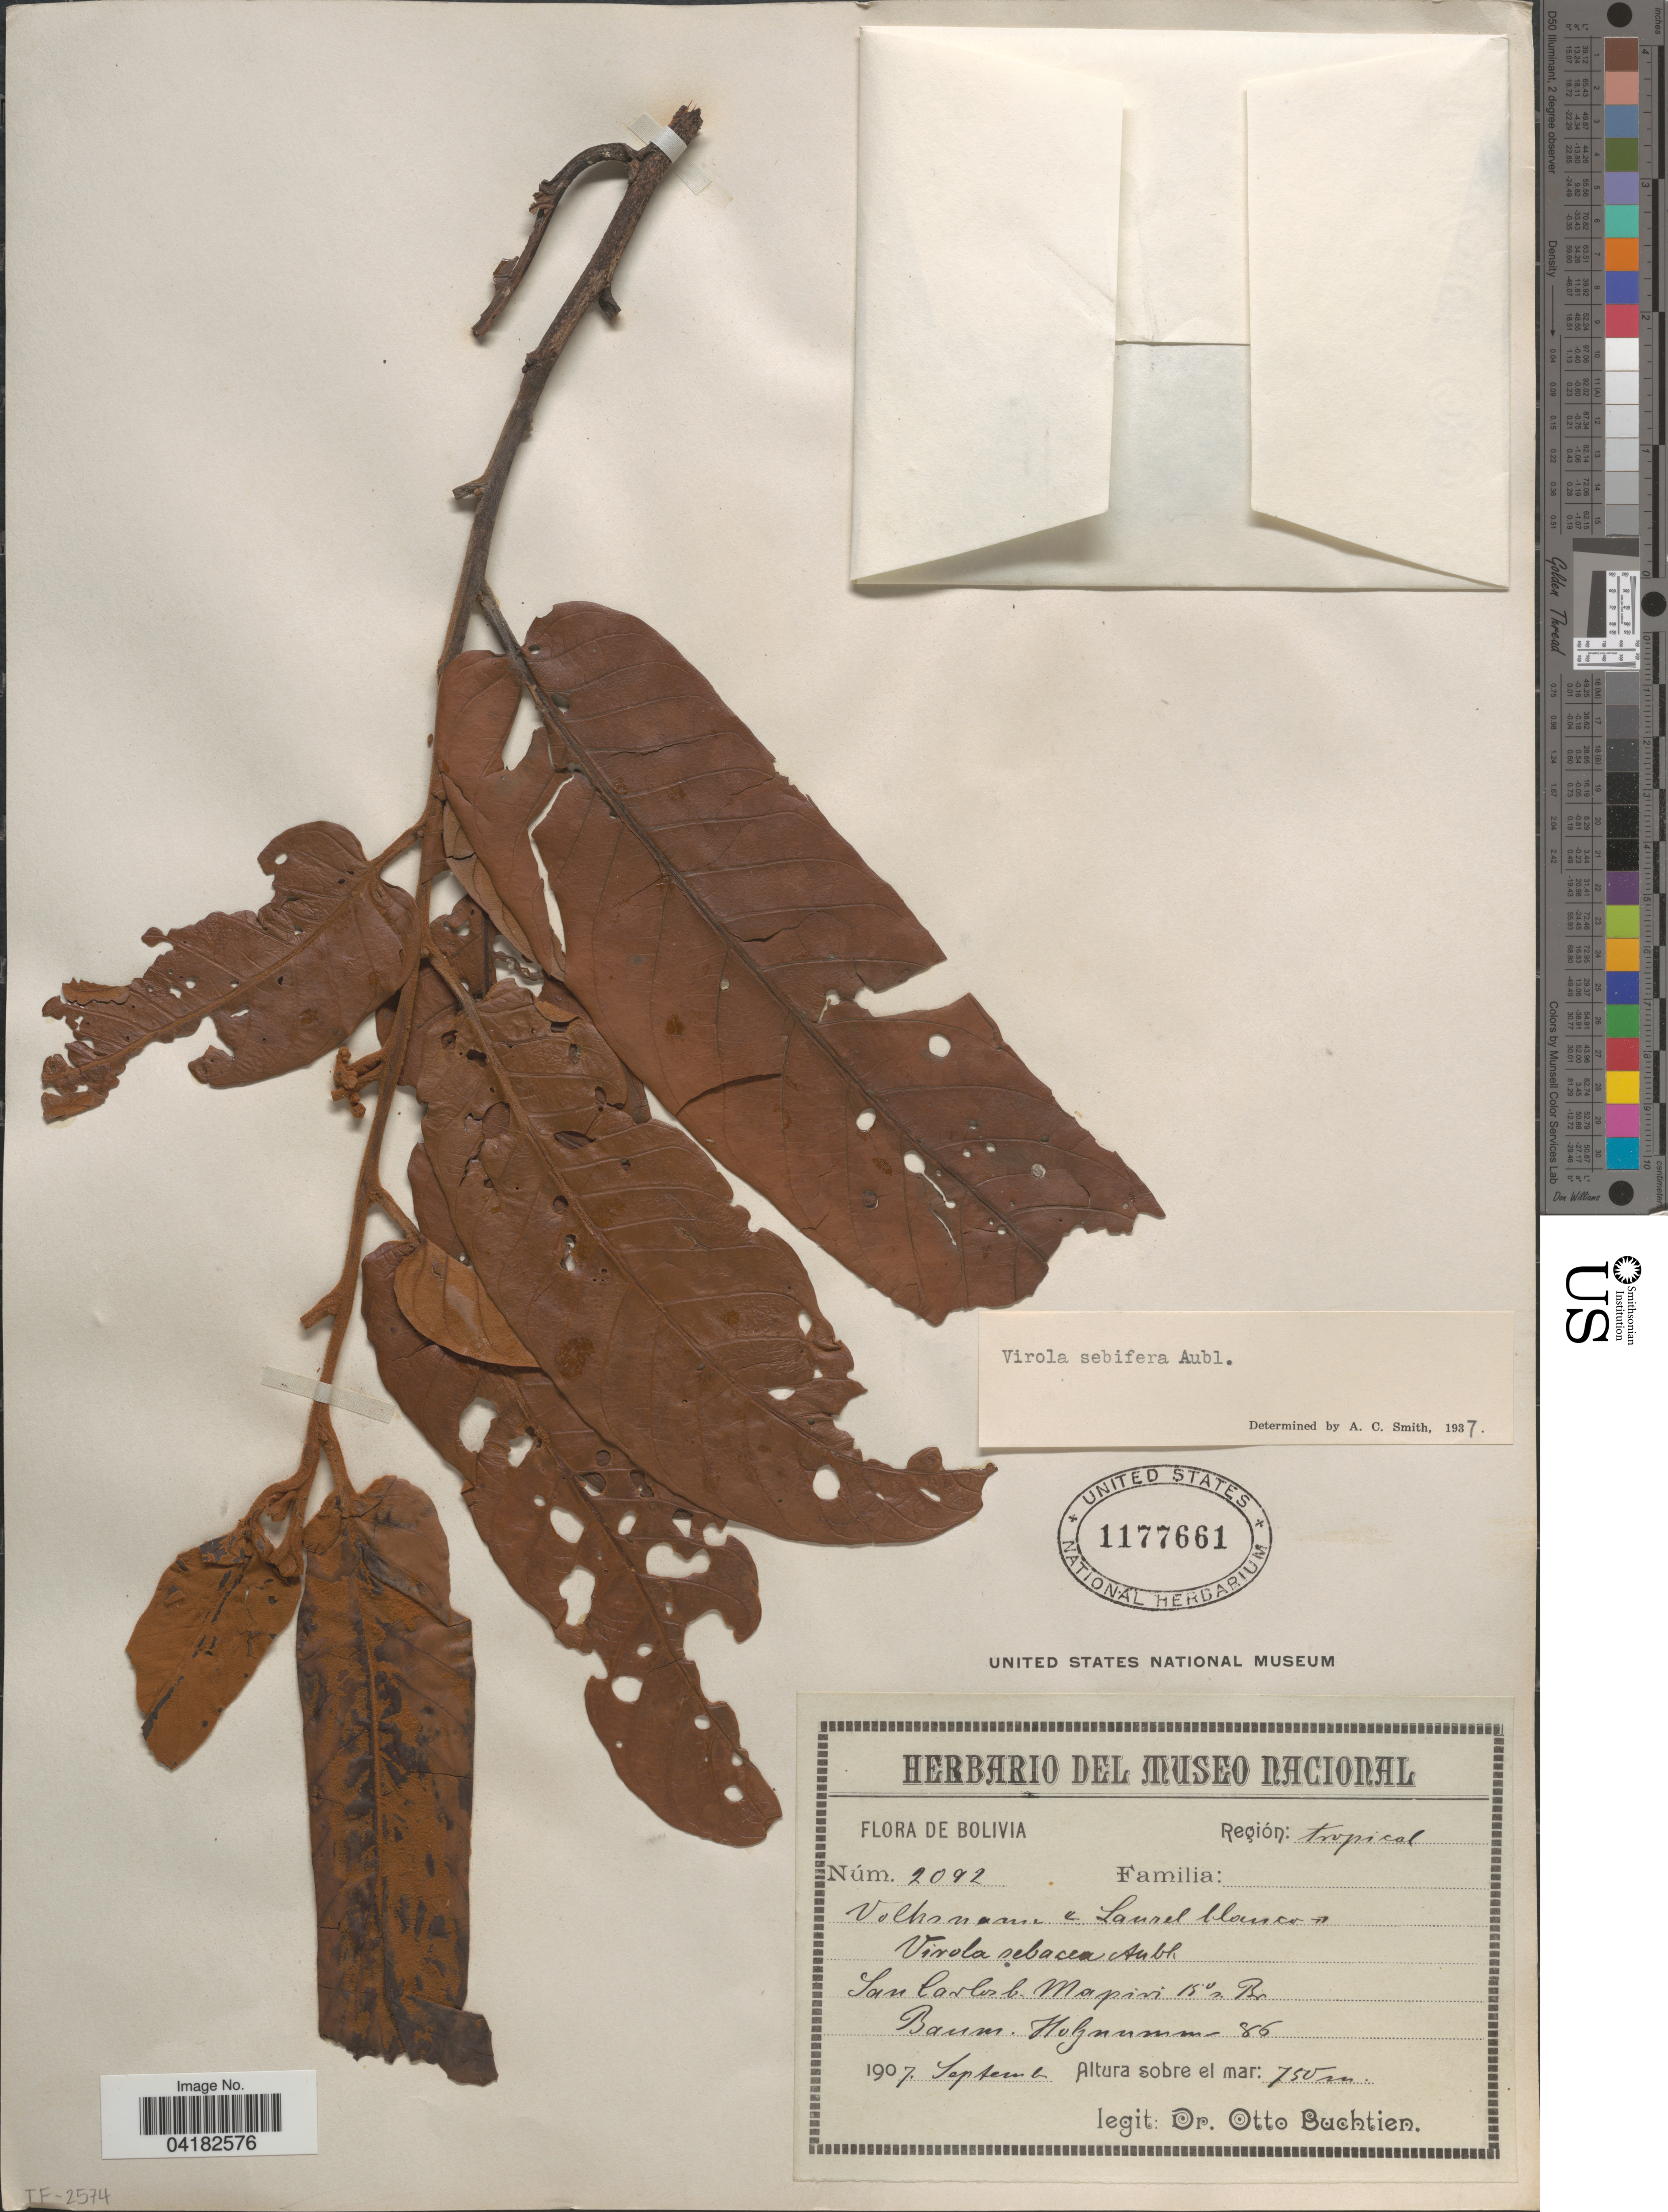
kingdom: Plantae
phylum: Tracheophyta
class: Magnoliopsida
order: Magnoliales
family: Myristicaceae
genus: Virola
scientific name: Virola sebifera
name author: Aubl.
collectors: O. Buchtien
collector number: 2092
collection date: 1907-09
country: Bolivia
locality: Región: Tropical. San Carlos b. Mapiri 15°. Br.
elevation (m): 750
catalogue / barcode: US 1177661